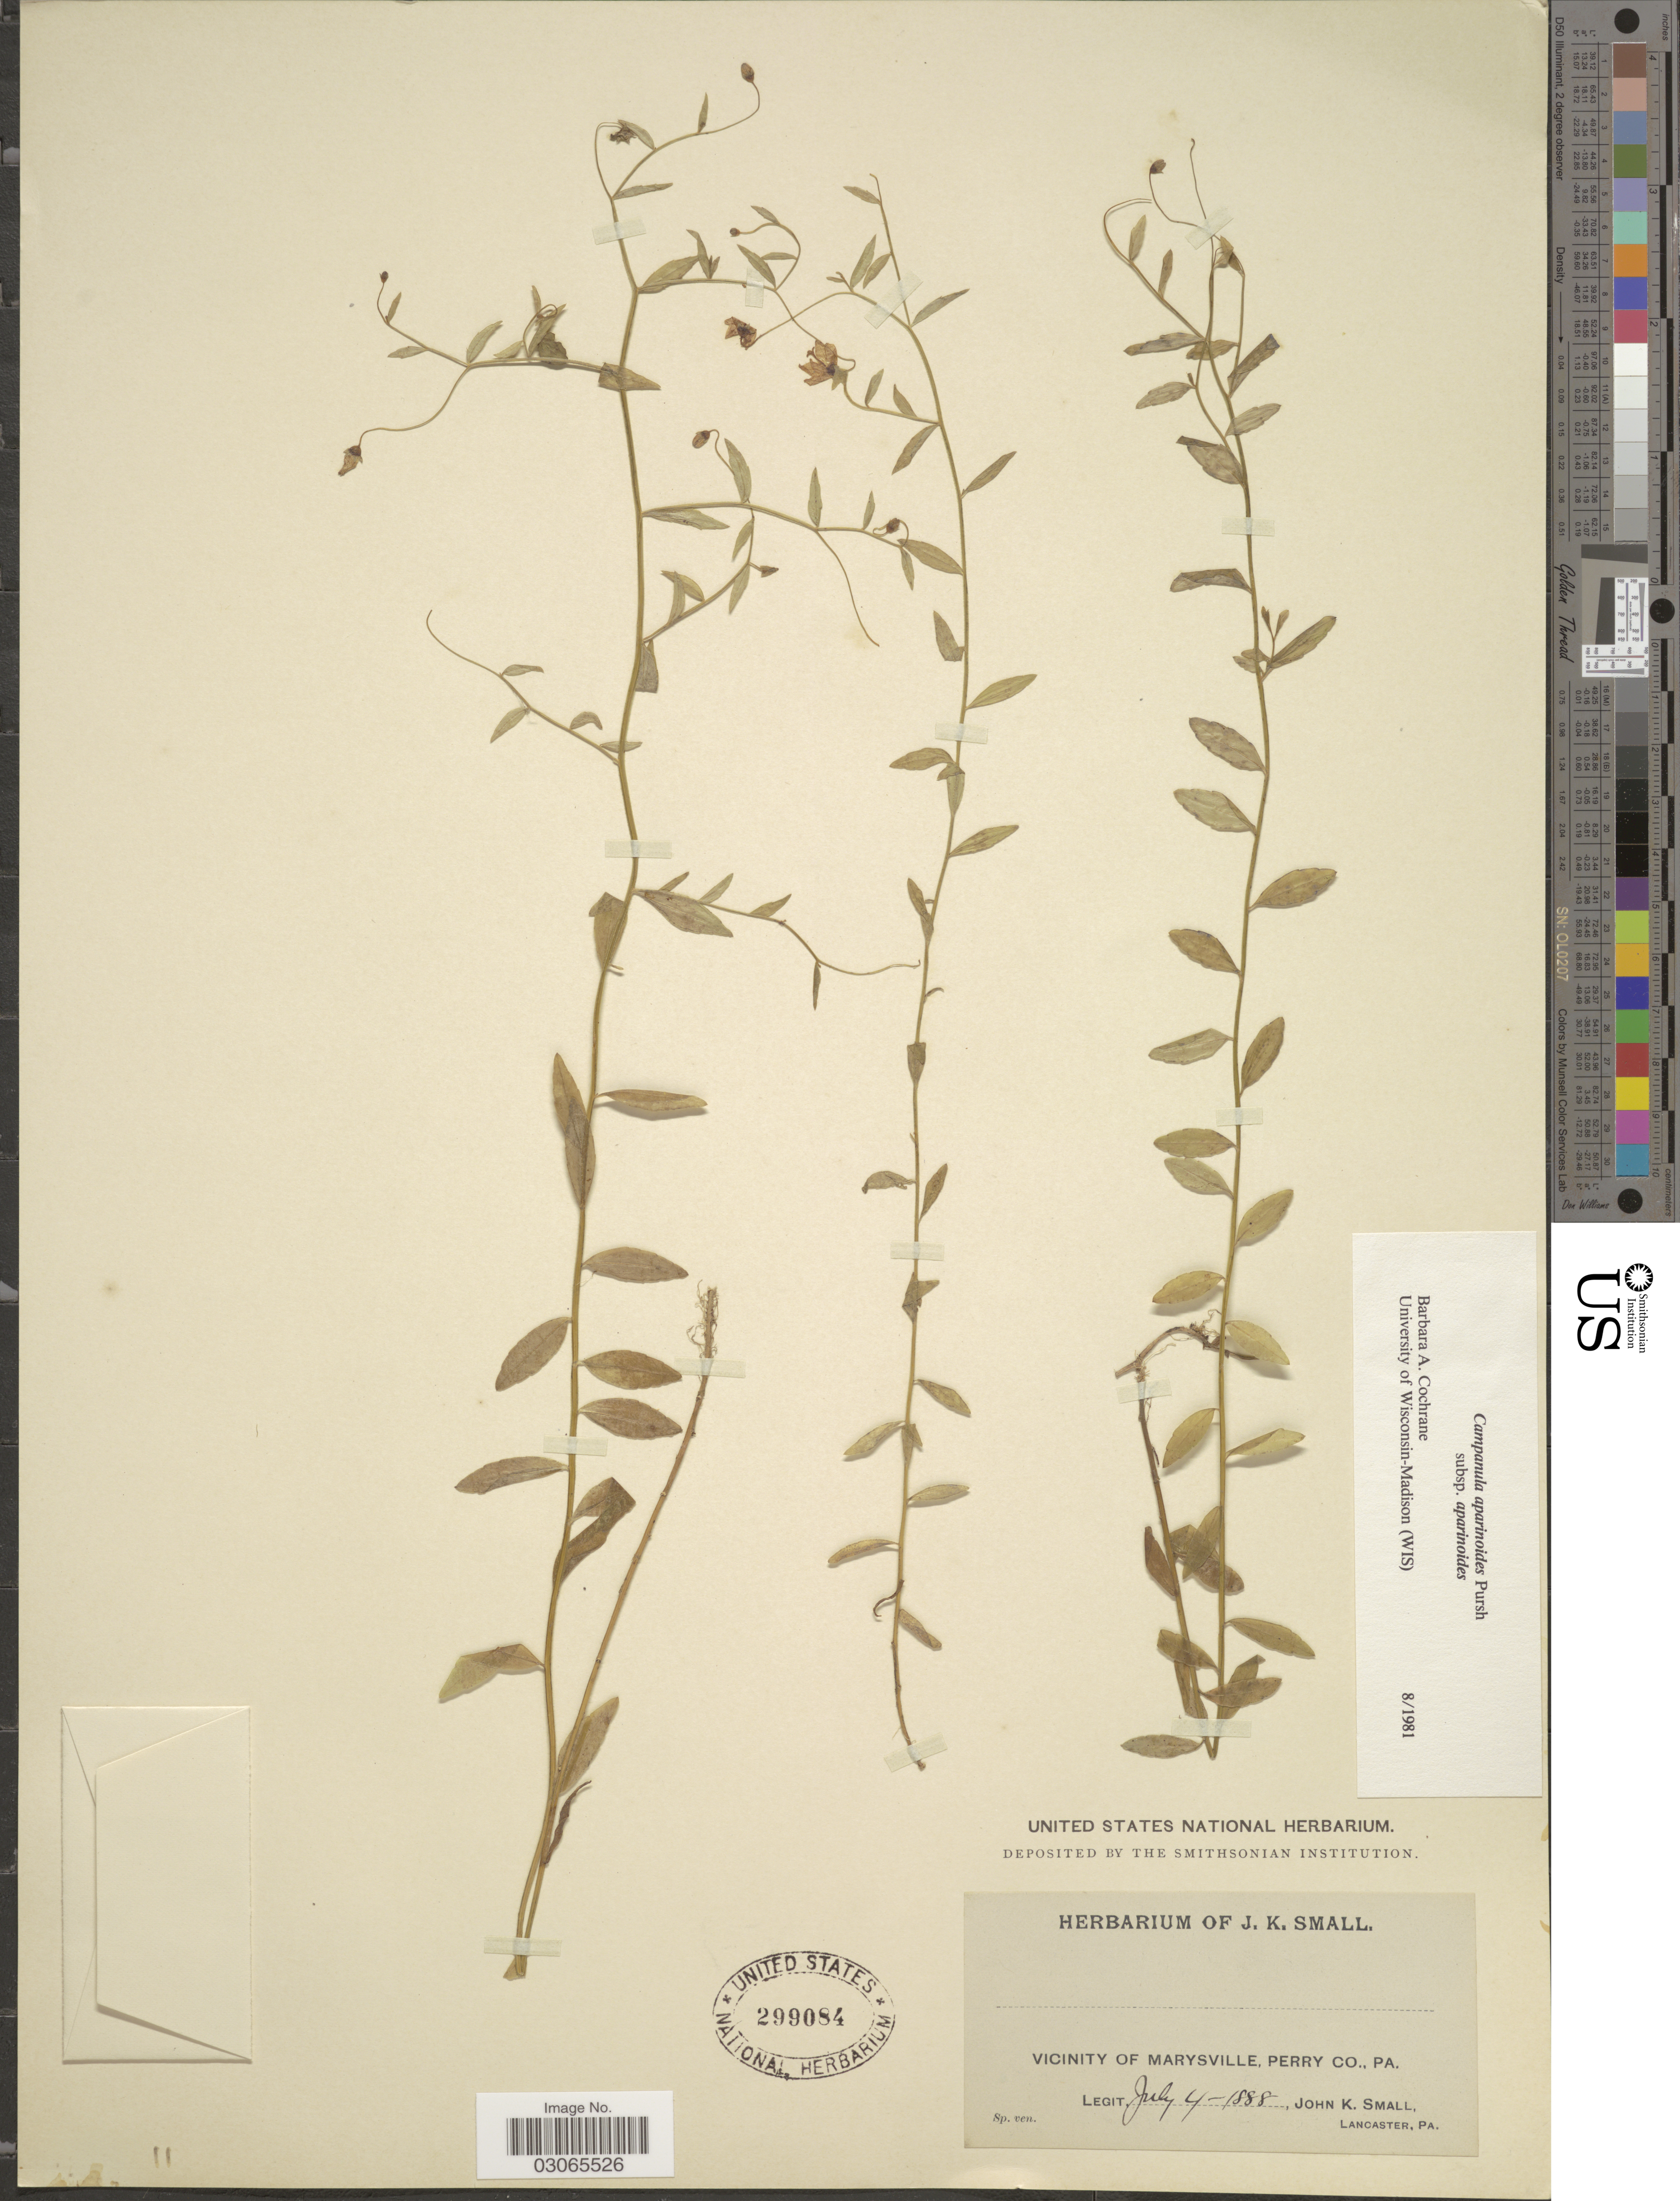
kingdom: Plantae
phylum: Tracheophyta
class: Magnoliopsida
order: Asterales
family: Campanulaceae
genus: Campanula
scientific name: Campanula aparinoides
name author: Pursh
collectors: J. K. Small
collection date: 1888-07-04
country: United States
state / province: Pennsylvania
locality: Vicinity of Marysville, Perry Co.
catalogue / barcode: US 299084